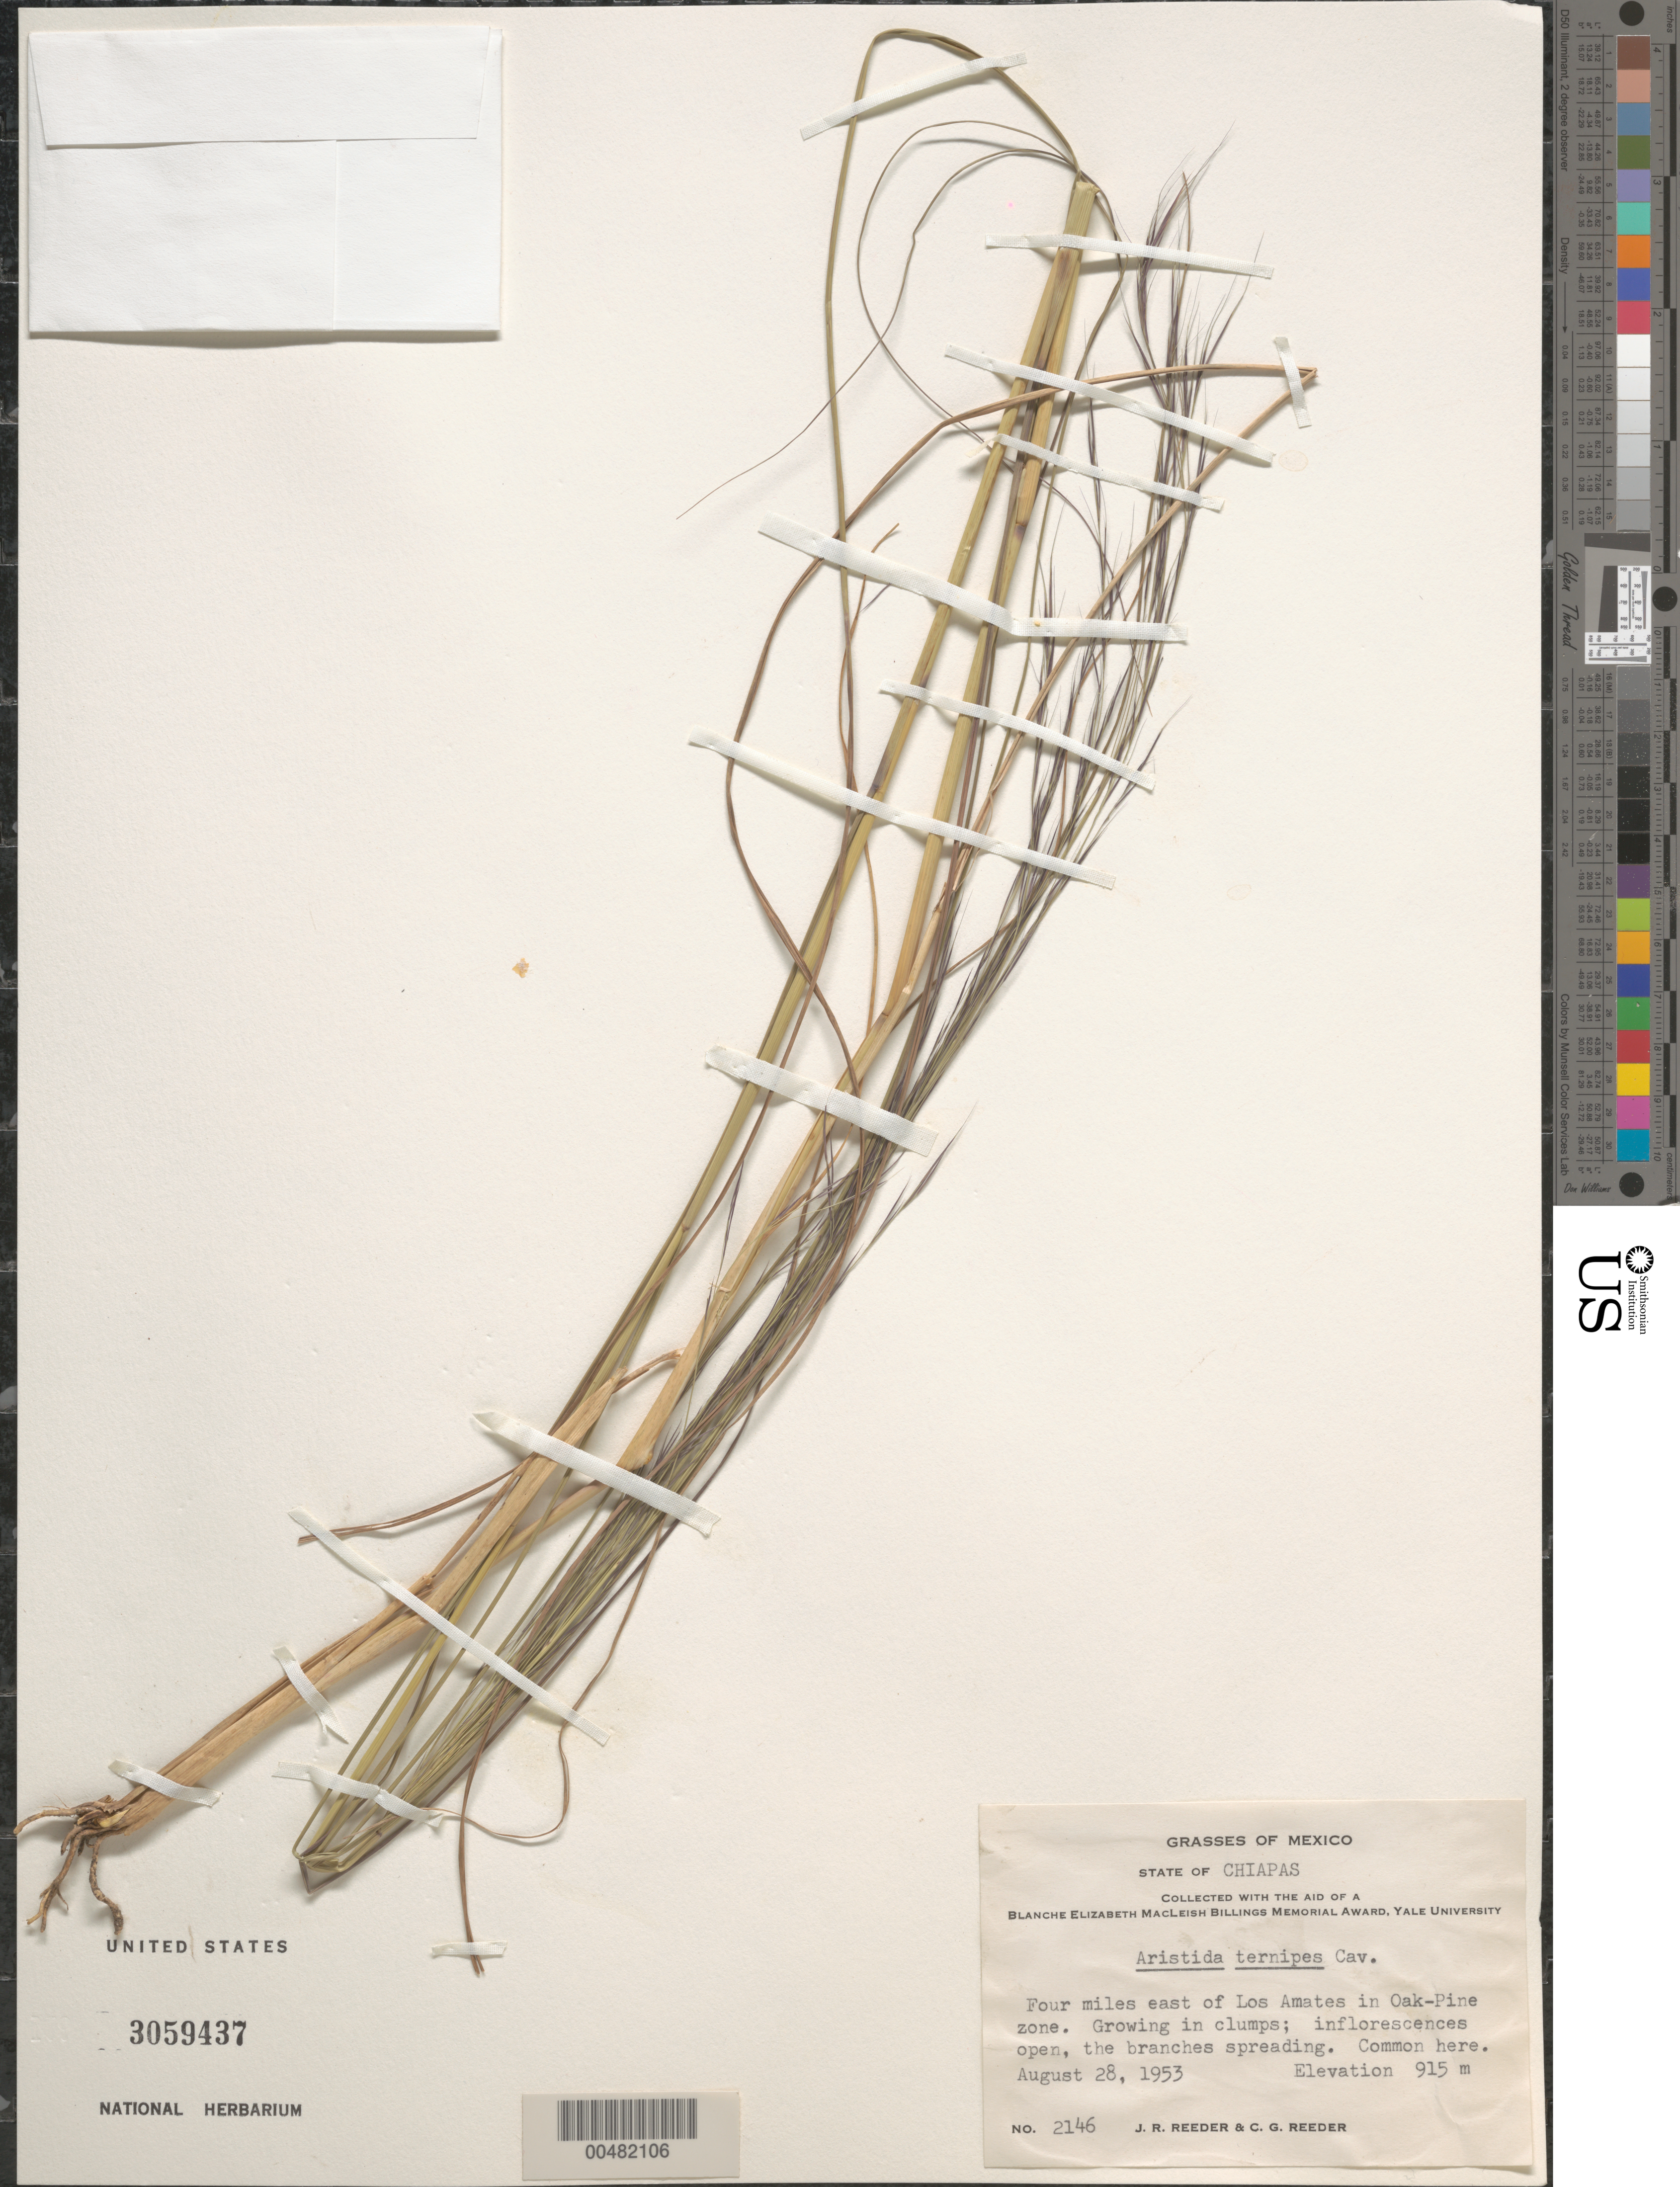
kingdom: Plantae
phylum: Tracheophyta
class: Liliopsida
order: Poales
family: Poaceae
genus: Aristida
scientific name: Aristida ternipes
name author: Cav.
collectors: J. R. Reeder & C. G. Reeder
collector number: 2146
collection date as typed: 28 Aug 1953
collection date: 1953-08-28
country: Mexico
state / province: Chiapas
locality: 4 mi E of Los Amates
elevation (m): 915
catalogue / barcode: US 3059437